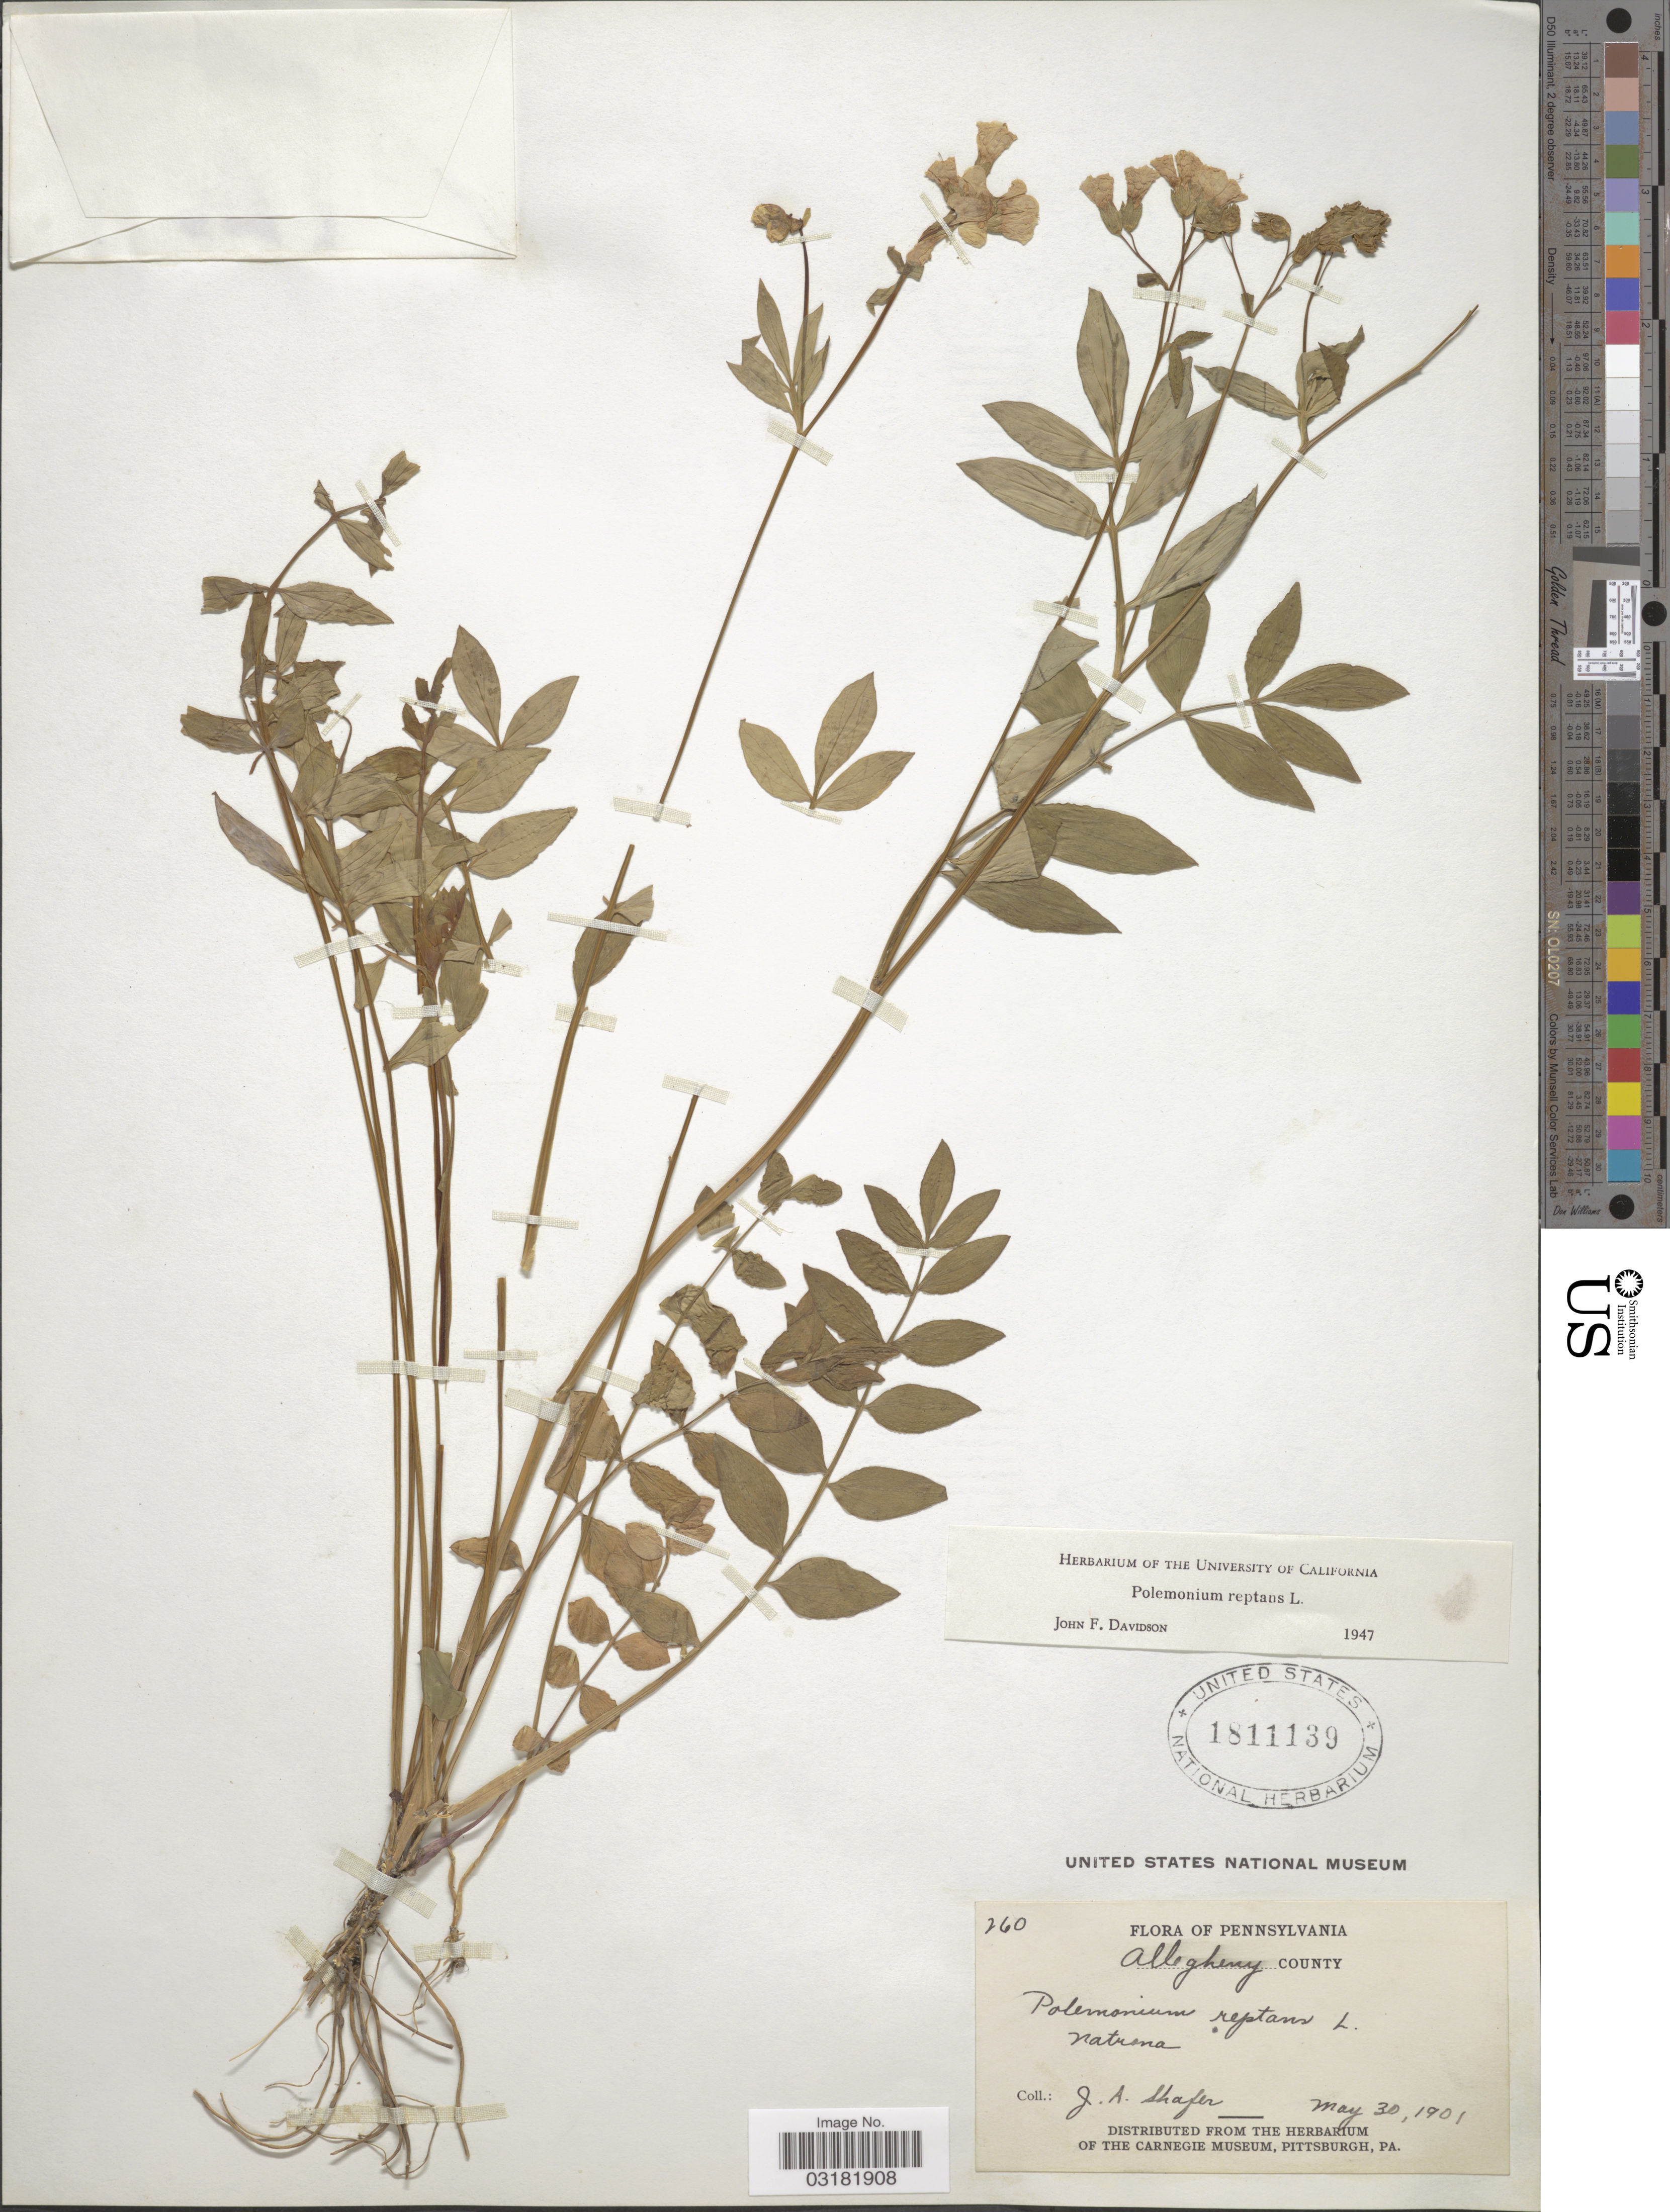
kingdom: Plantae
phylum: Tracheophyta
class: Magnoliopsida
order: Ericales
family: Polemoniaceae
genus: Polemonium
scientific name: Polemonium reptans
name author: L.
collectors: J. A. Shafer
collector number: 260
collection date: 1901-05-30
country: United States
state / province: Pennsylvania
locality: Allegheny County.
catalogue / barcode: US 1811139